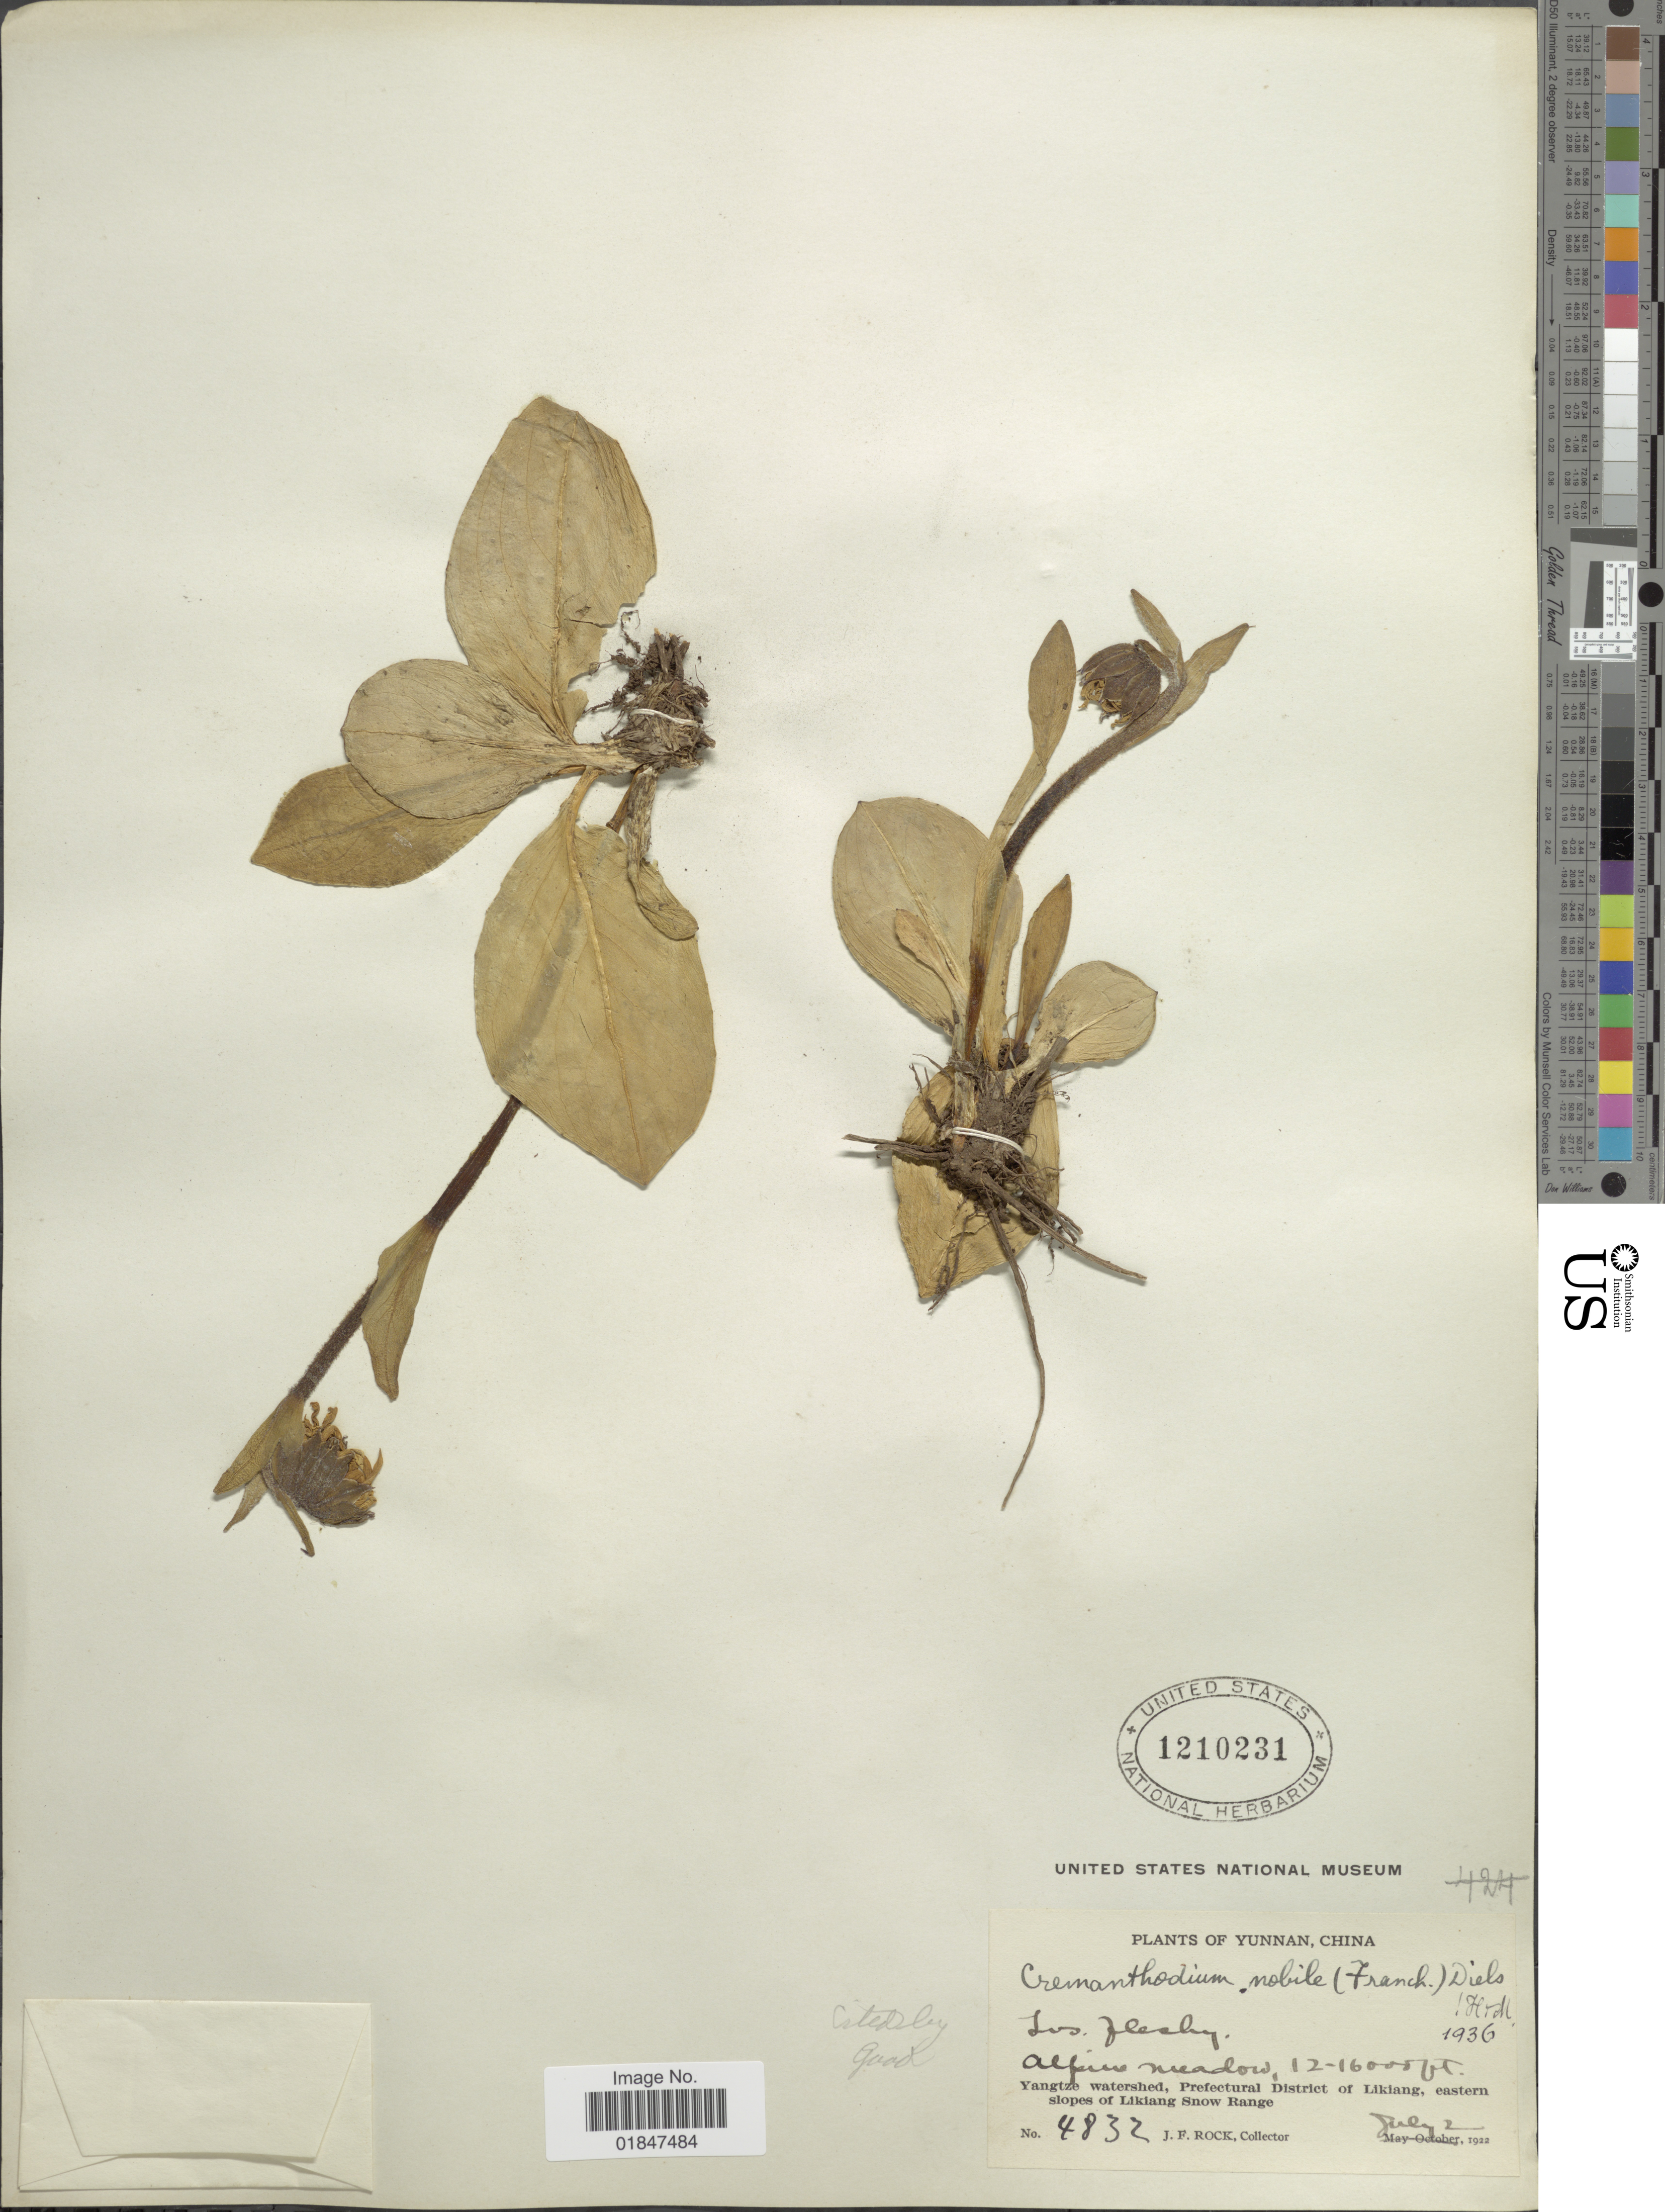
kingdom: Plantae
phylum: Tracheophyta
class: Magnoliopsida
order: Asterales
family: Asteraceae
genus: Cremanthodium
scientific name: Cremanthodium nobile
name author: (Franch.) Diels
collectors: J. Rock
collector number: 4832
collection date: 1922-07-02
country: China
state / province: Yunnan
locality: Yangtze watershed, Prefectural District of Likiang, eastern slopes of Likiang Snow Range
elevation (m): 3658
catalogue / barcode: US 1210231